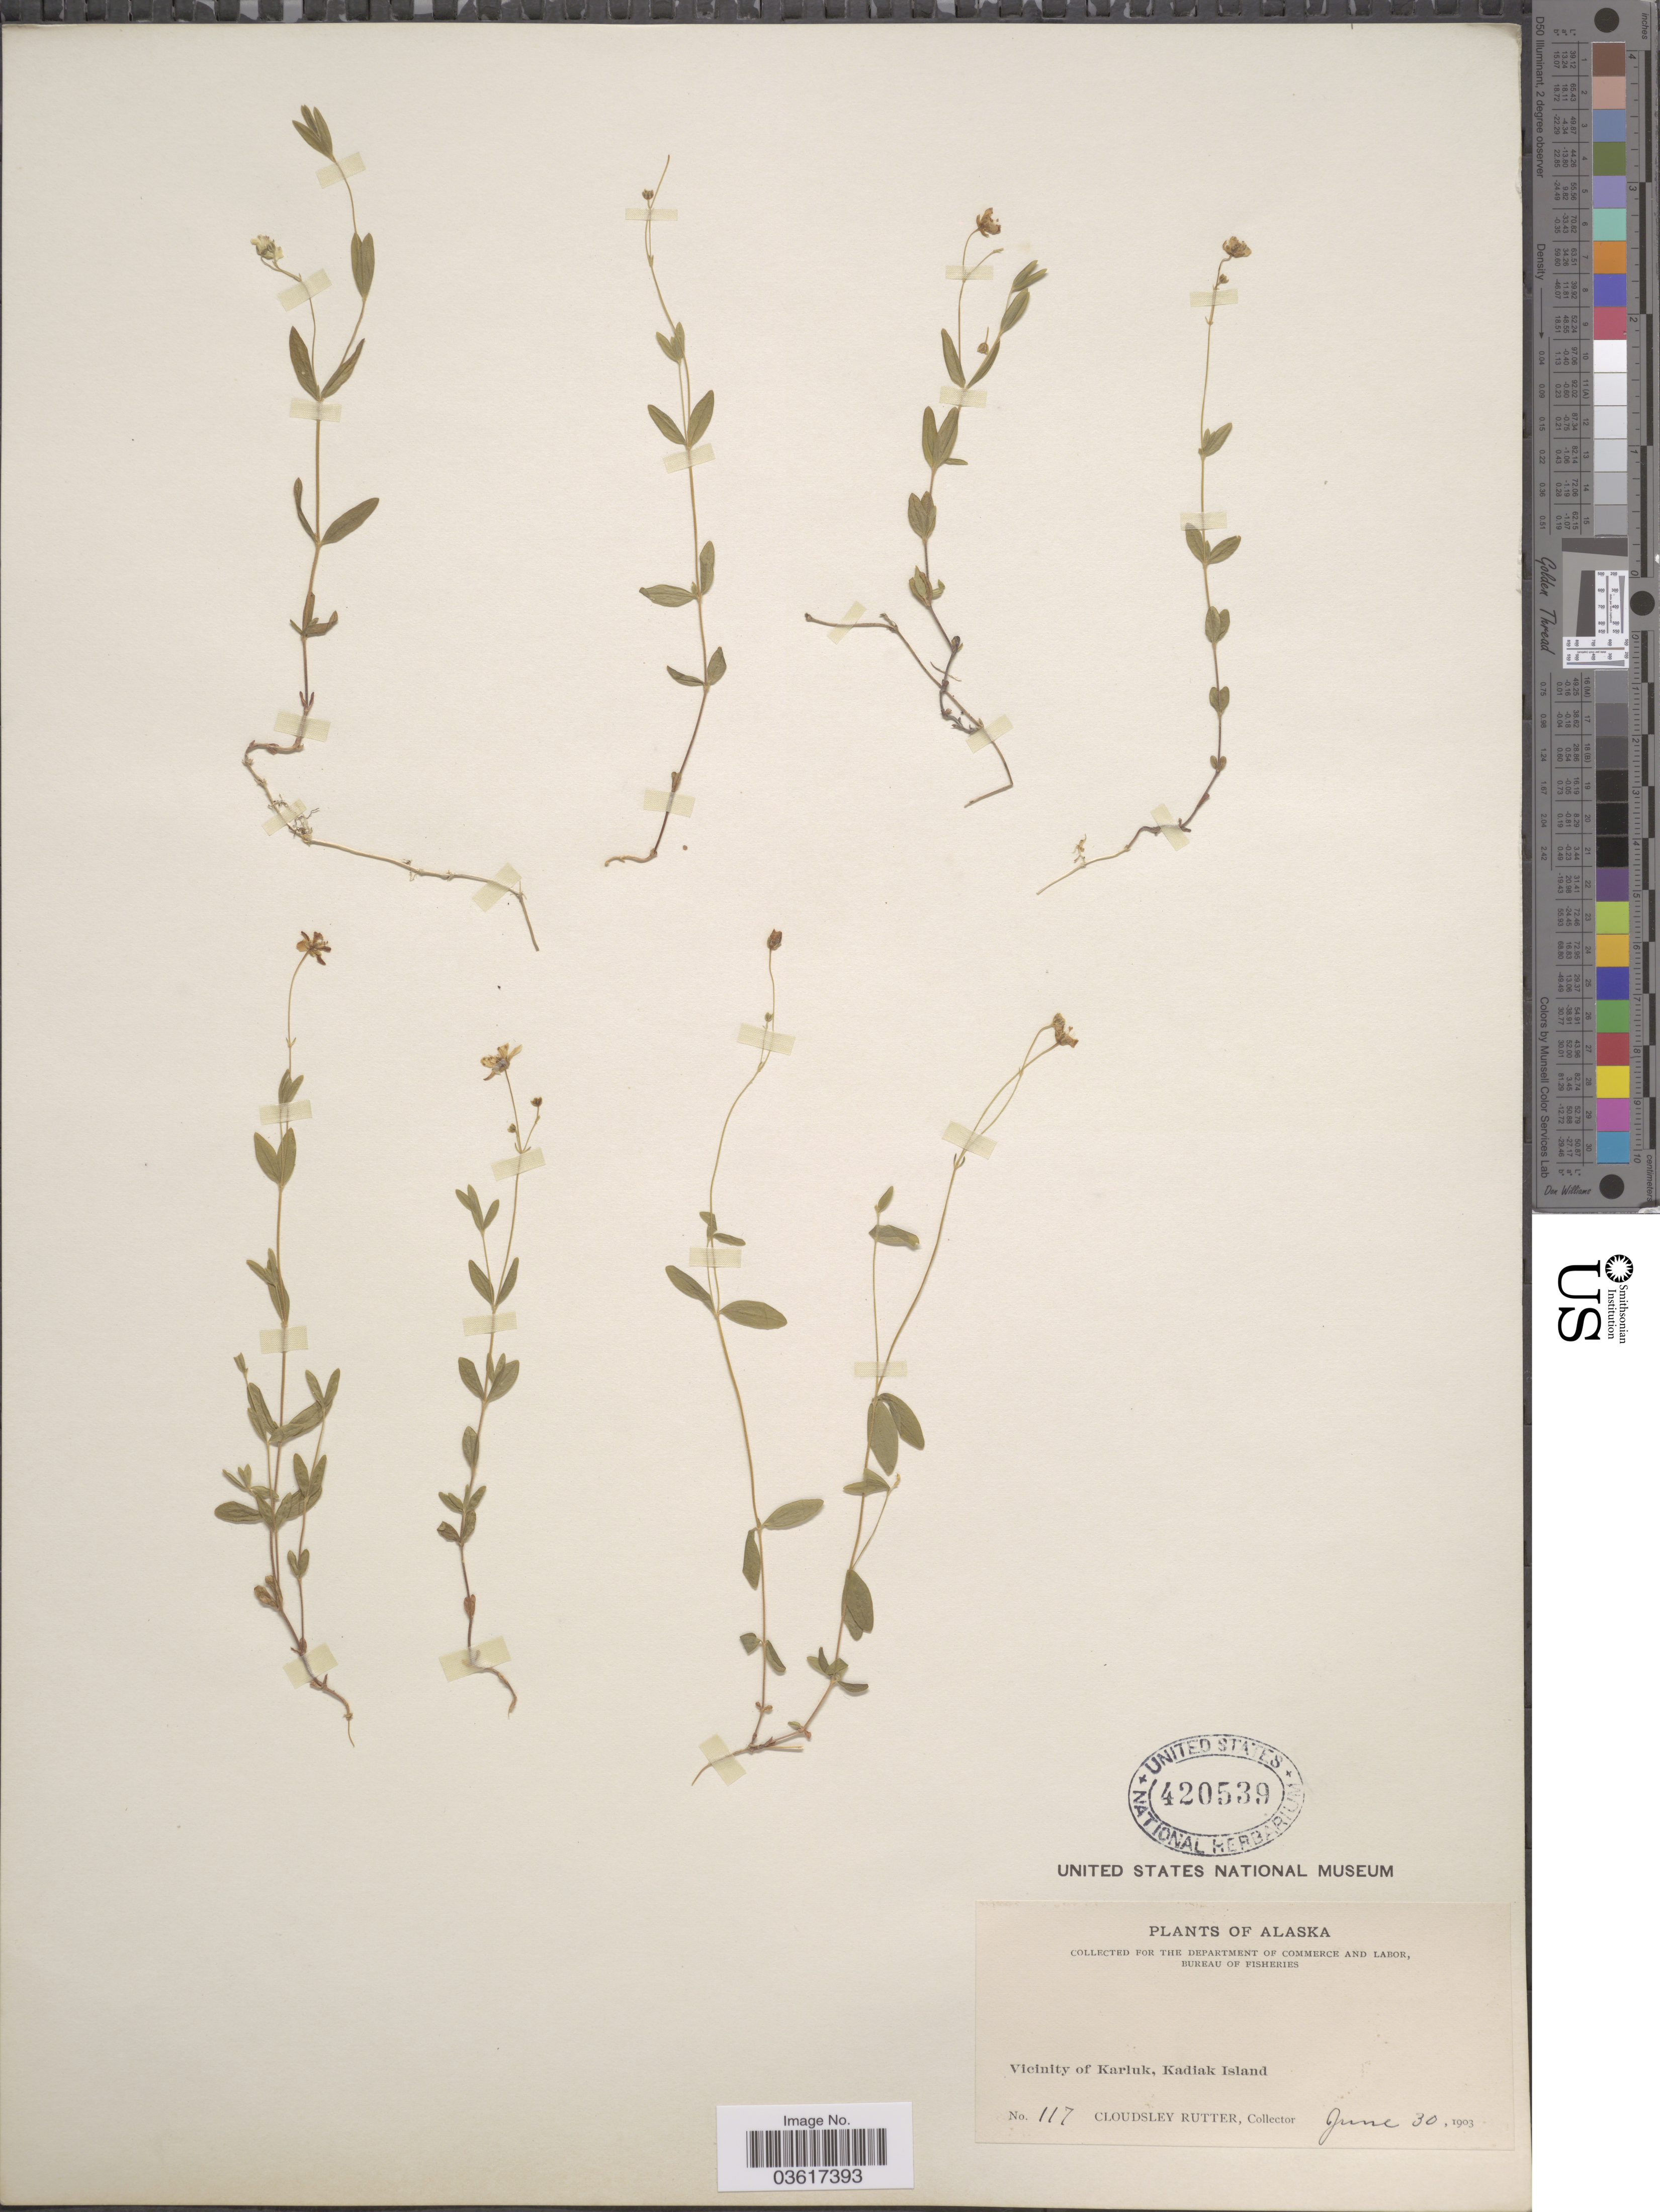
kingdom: Plantae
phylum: Tracheophyta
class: Magnoliopsida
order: Caryophyllales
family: Caryophyllaceae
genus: Moehringia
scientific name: Moehringia lateriflora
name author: (L.) Fenzl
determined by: Strong, Mark T., (BOT), Smithsonian Institution - National Museum of Natural History (UNITED STATES)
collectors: C. Rutter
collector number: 117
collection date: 1903-06-30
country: United States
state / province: Alaska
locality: Vicinity of Karluk, Kadiak Island.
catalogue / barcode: US 420539